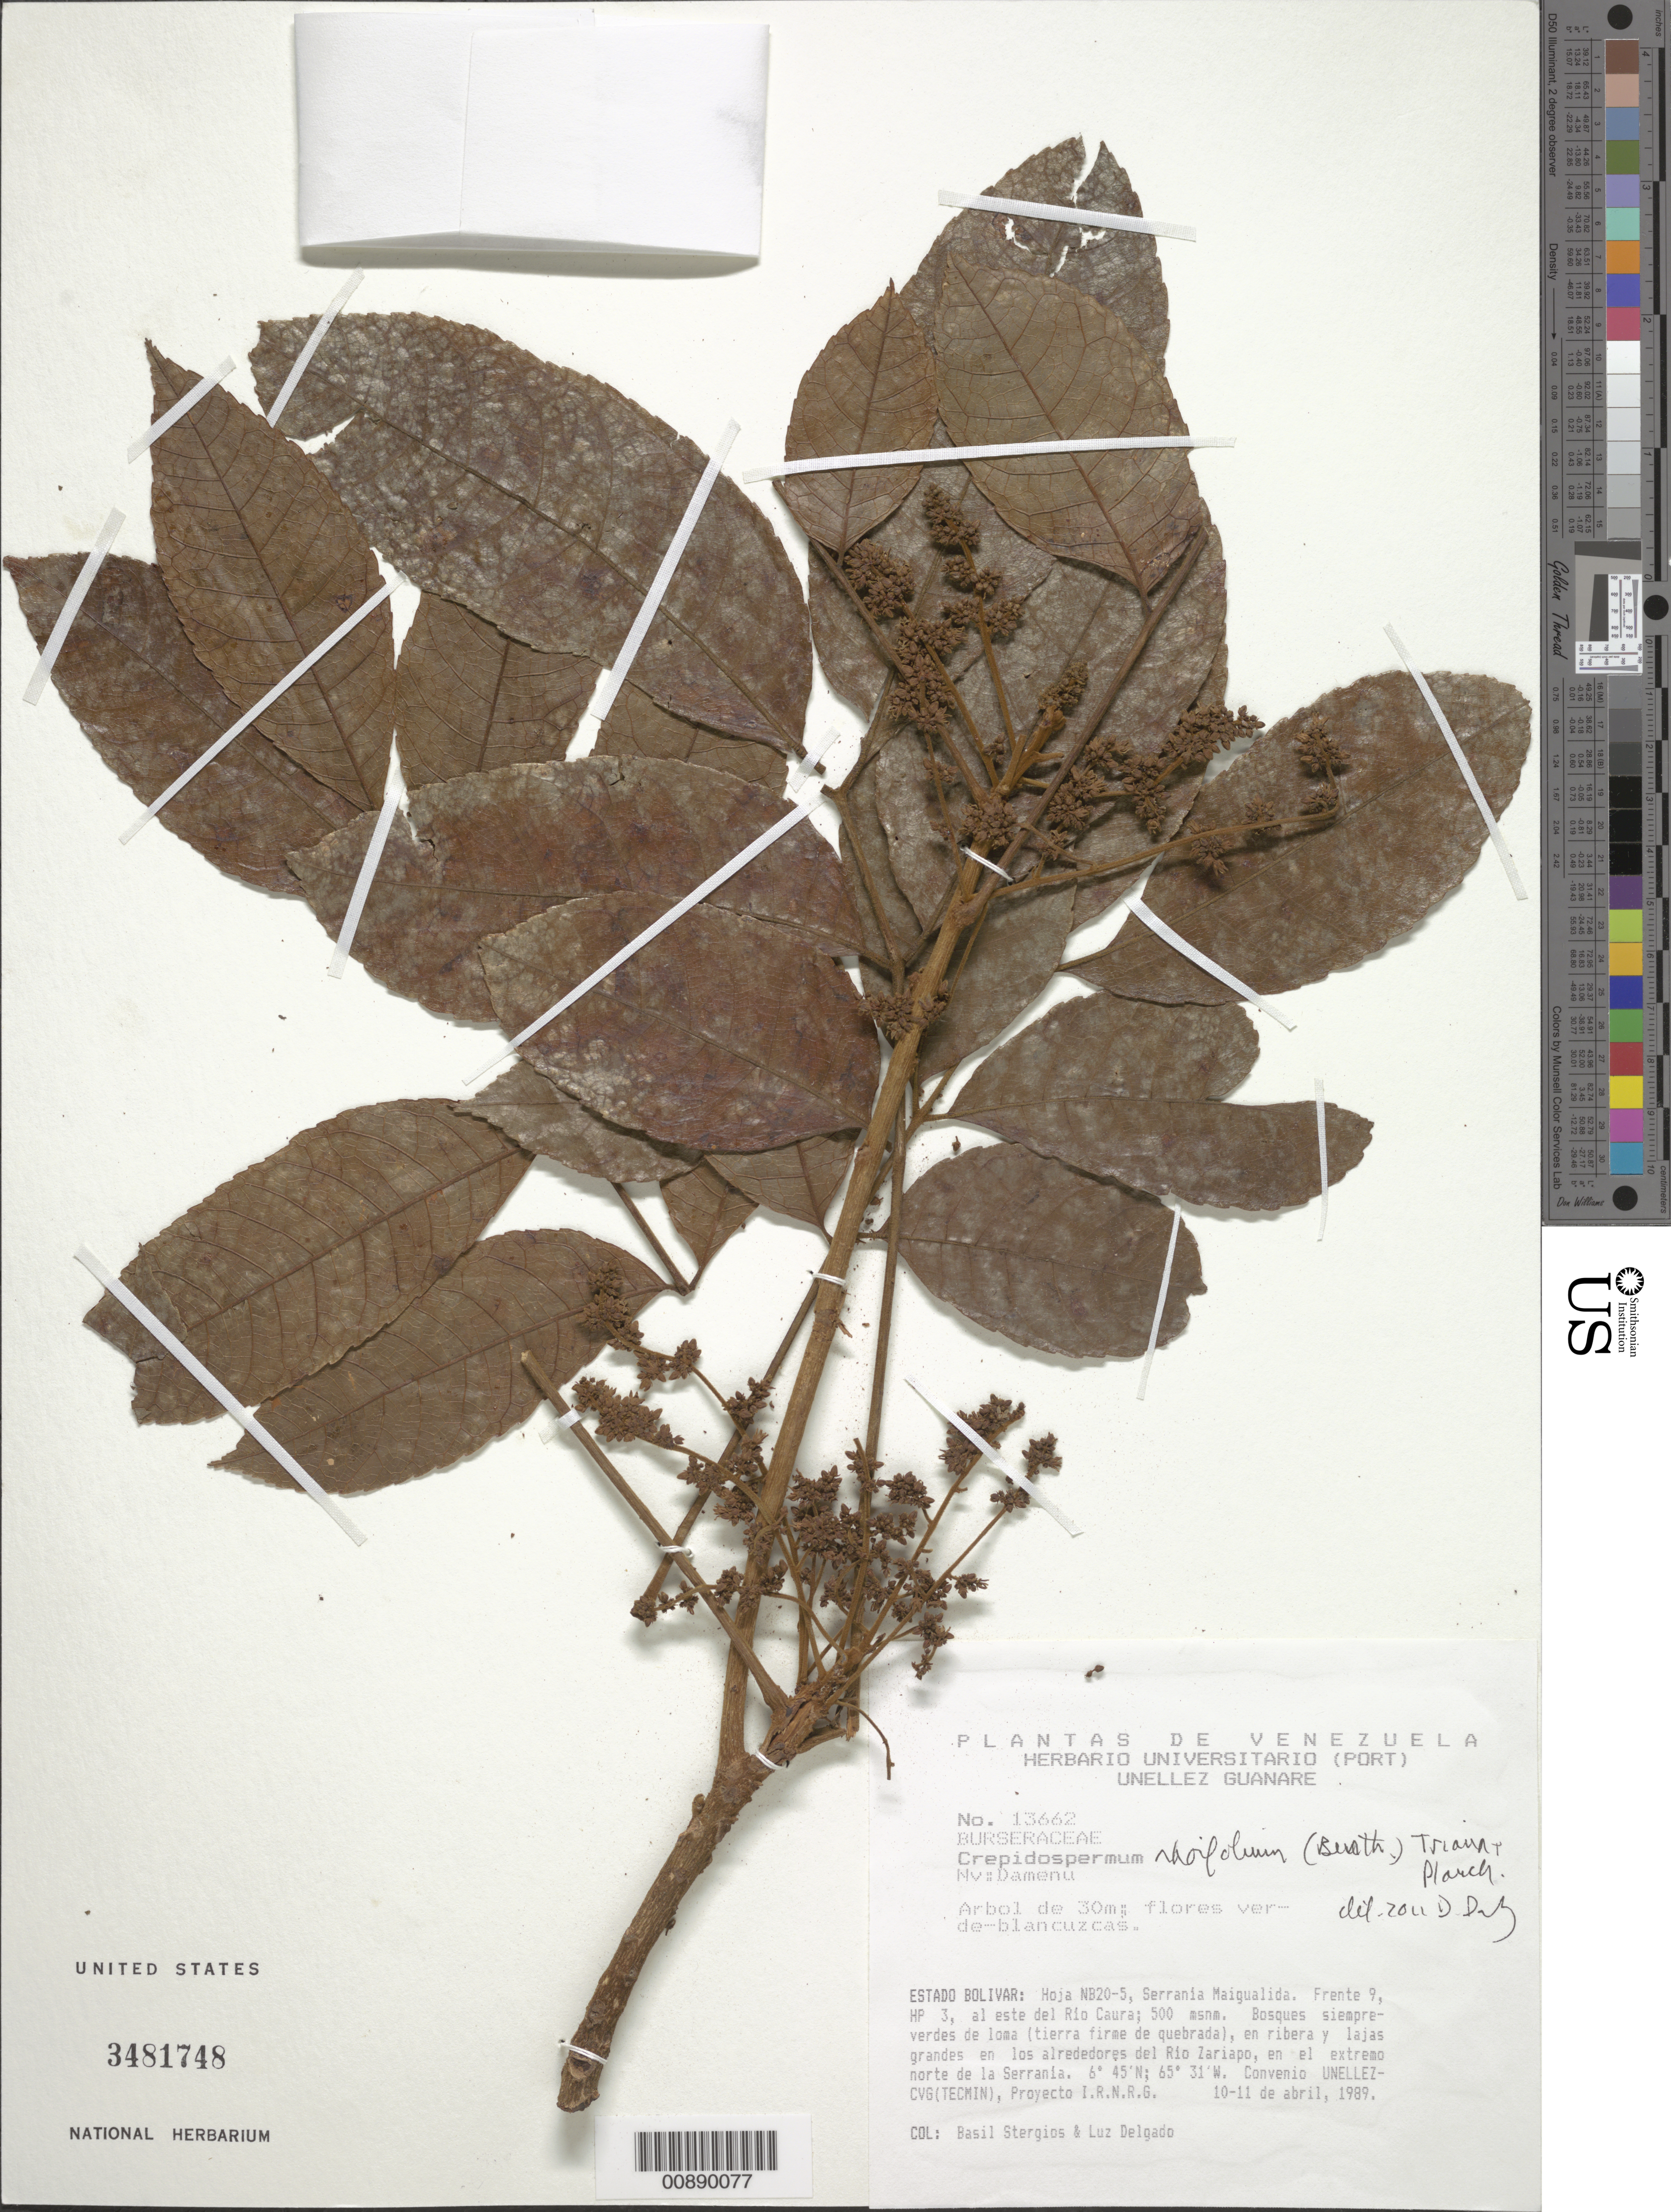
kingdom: Plantae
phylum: Tracheophyta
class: Magnoliopsida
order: Sapindales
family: Burseraceae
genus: Protium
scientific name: Protium rhoifolium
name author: (Benth.) Byng & Christenh.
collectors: B. G. Stergios & L. Delgado V.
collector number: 13662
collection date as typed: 10-Apr-89 to 11-Apr-89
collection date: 1989-04-10/1989-04-11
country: Venezuela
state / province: Bolívar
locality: Serrania Maigualida, E del río Caura, alrededores del río Zariapo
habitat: Bosques siempre-verdes de loma (tierra firme de quebrada), en ribera y lajas grandes en los alrededores del río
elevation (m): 500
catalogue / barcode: US 3481748